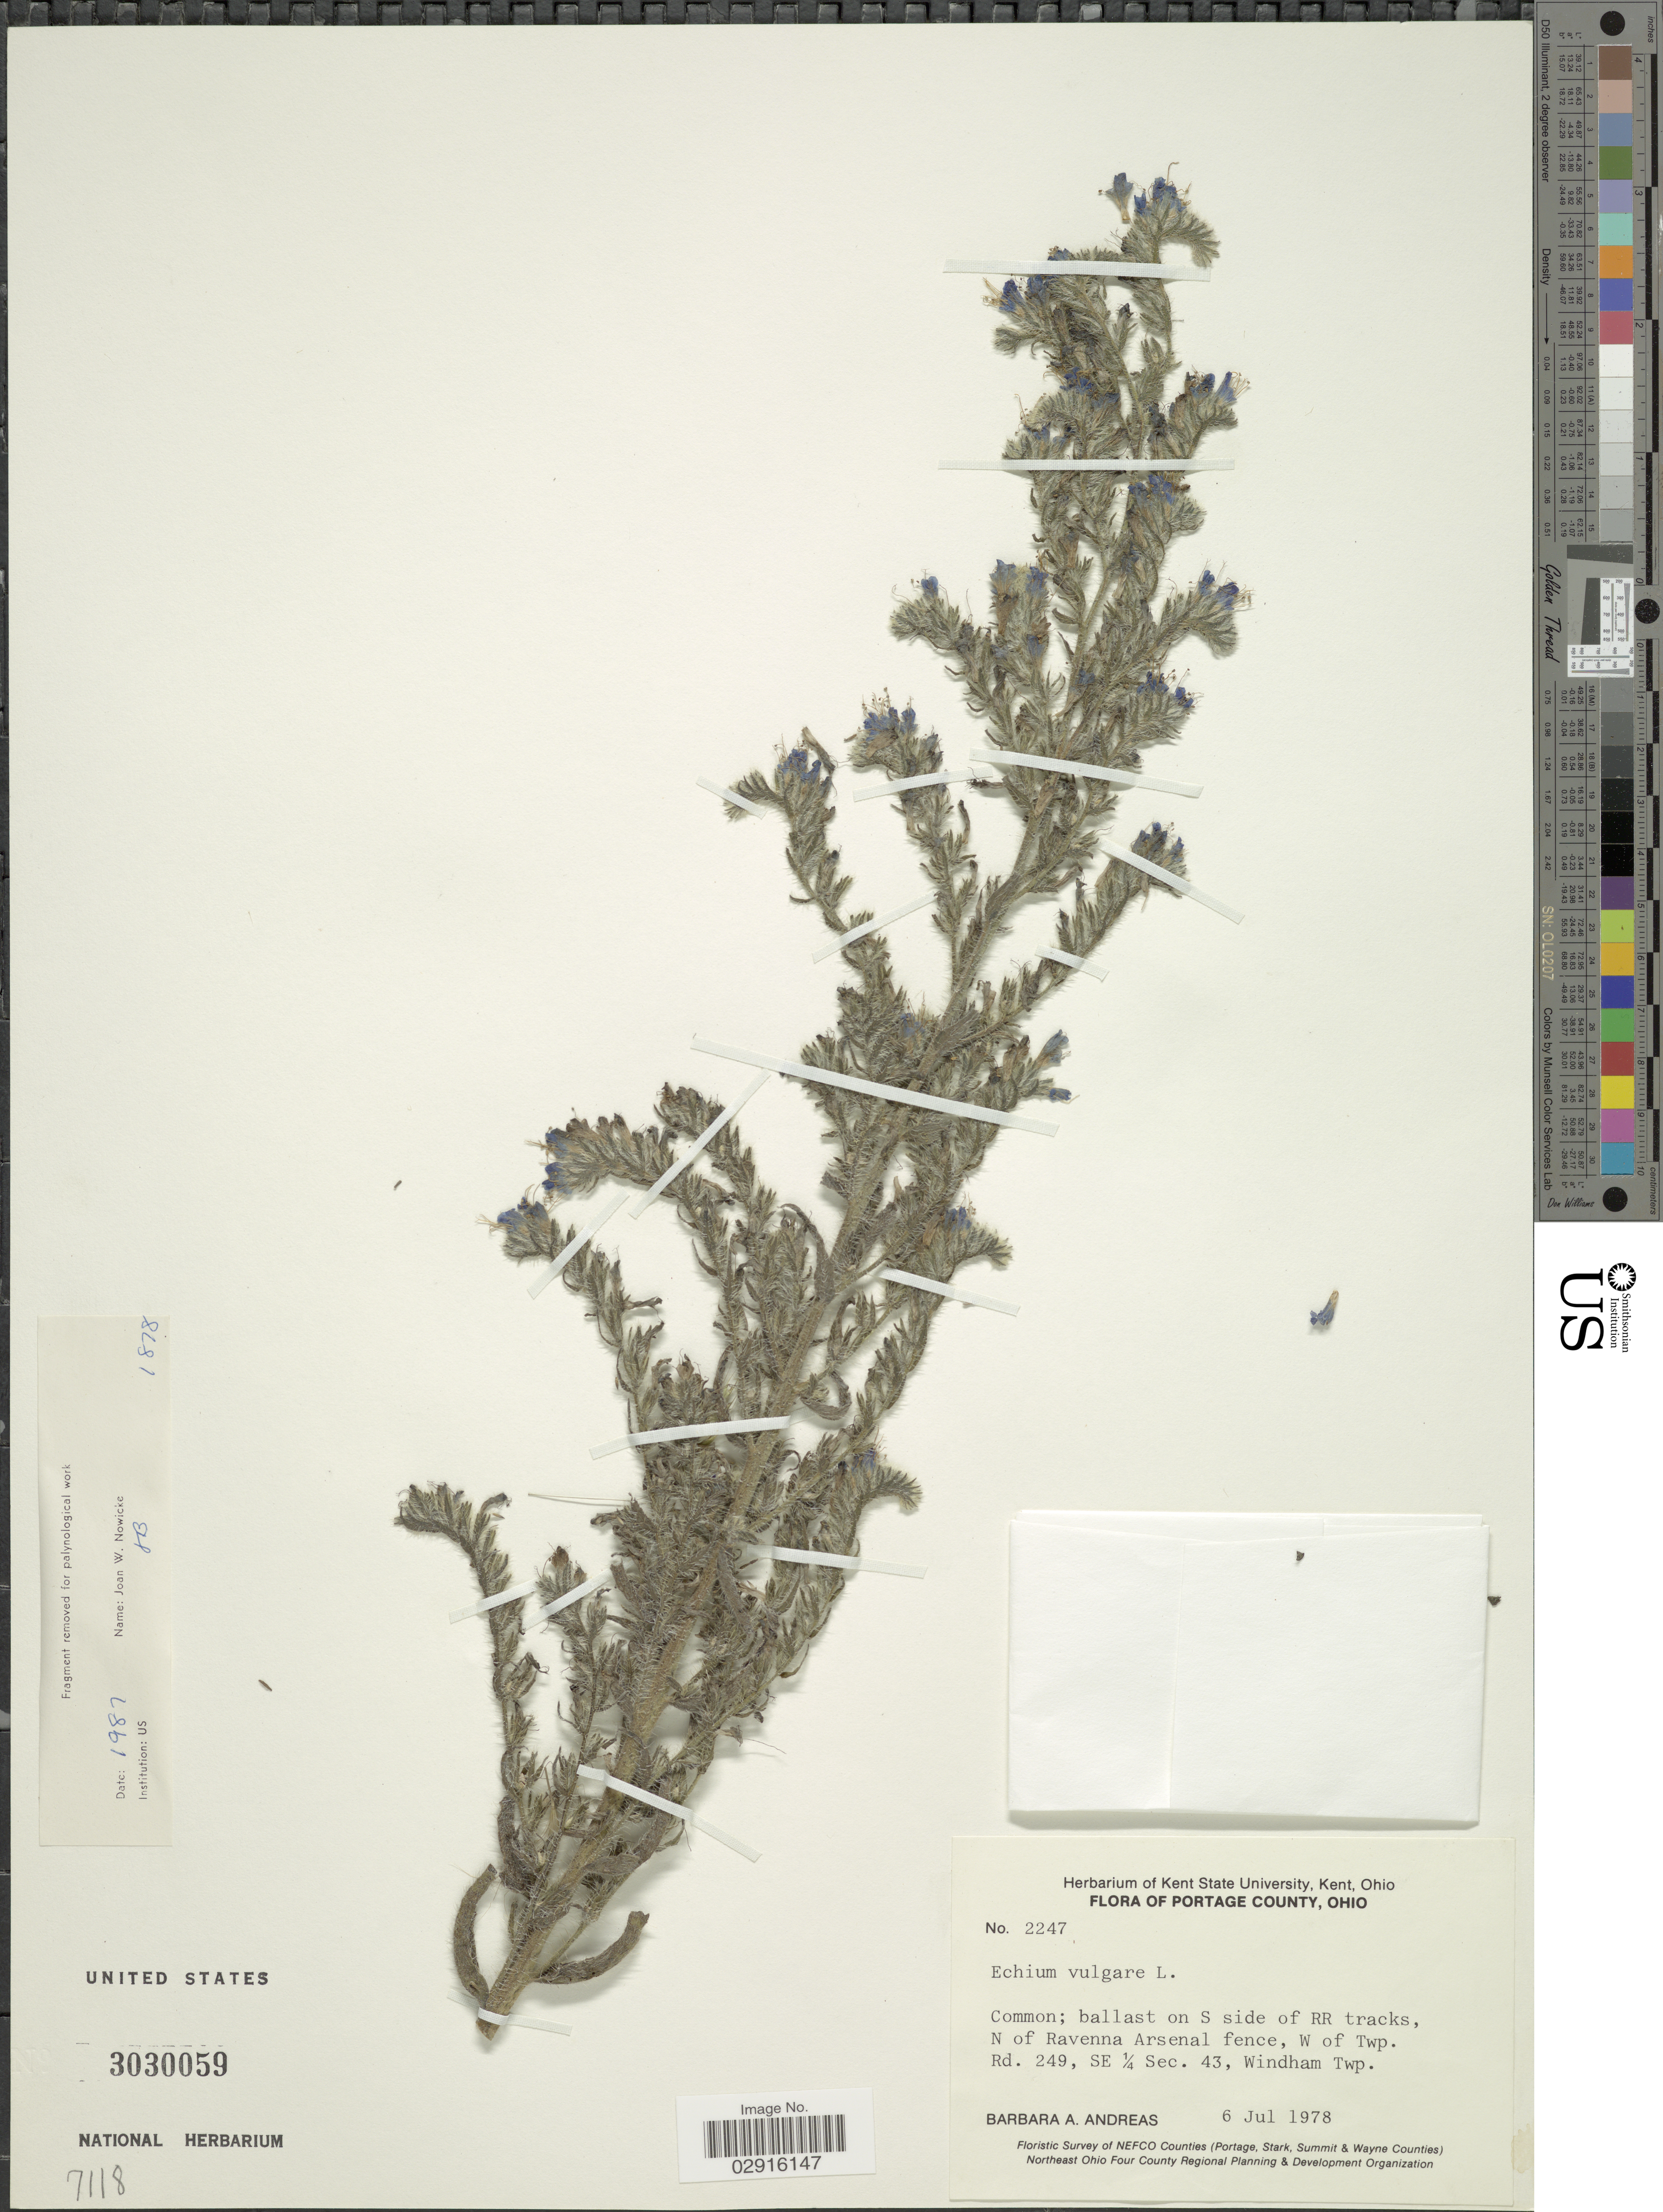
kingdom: Plantae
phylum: Tracheophyta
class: Magnoliopsida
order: Boraginales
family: Boraginaceae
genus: Echium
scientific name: Echium vulgare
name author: L.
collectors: B. A. Andreas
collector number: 2247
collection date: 1978-07-06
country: United States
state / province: Ohio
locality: Portage County. Common; ballast on S side of RR tracks, N of Ravenna Arsenal fence, W of Twp. Rd. 249, SE ¼ Sec. 43, Windham Twp.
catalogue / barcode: US 3030059